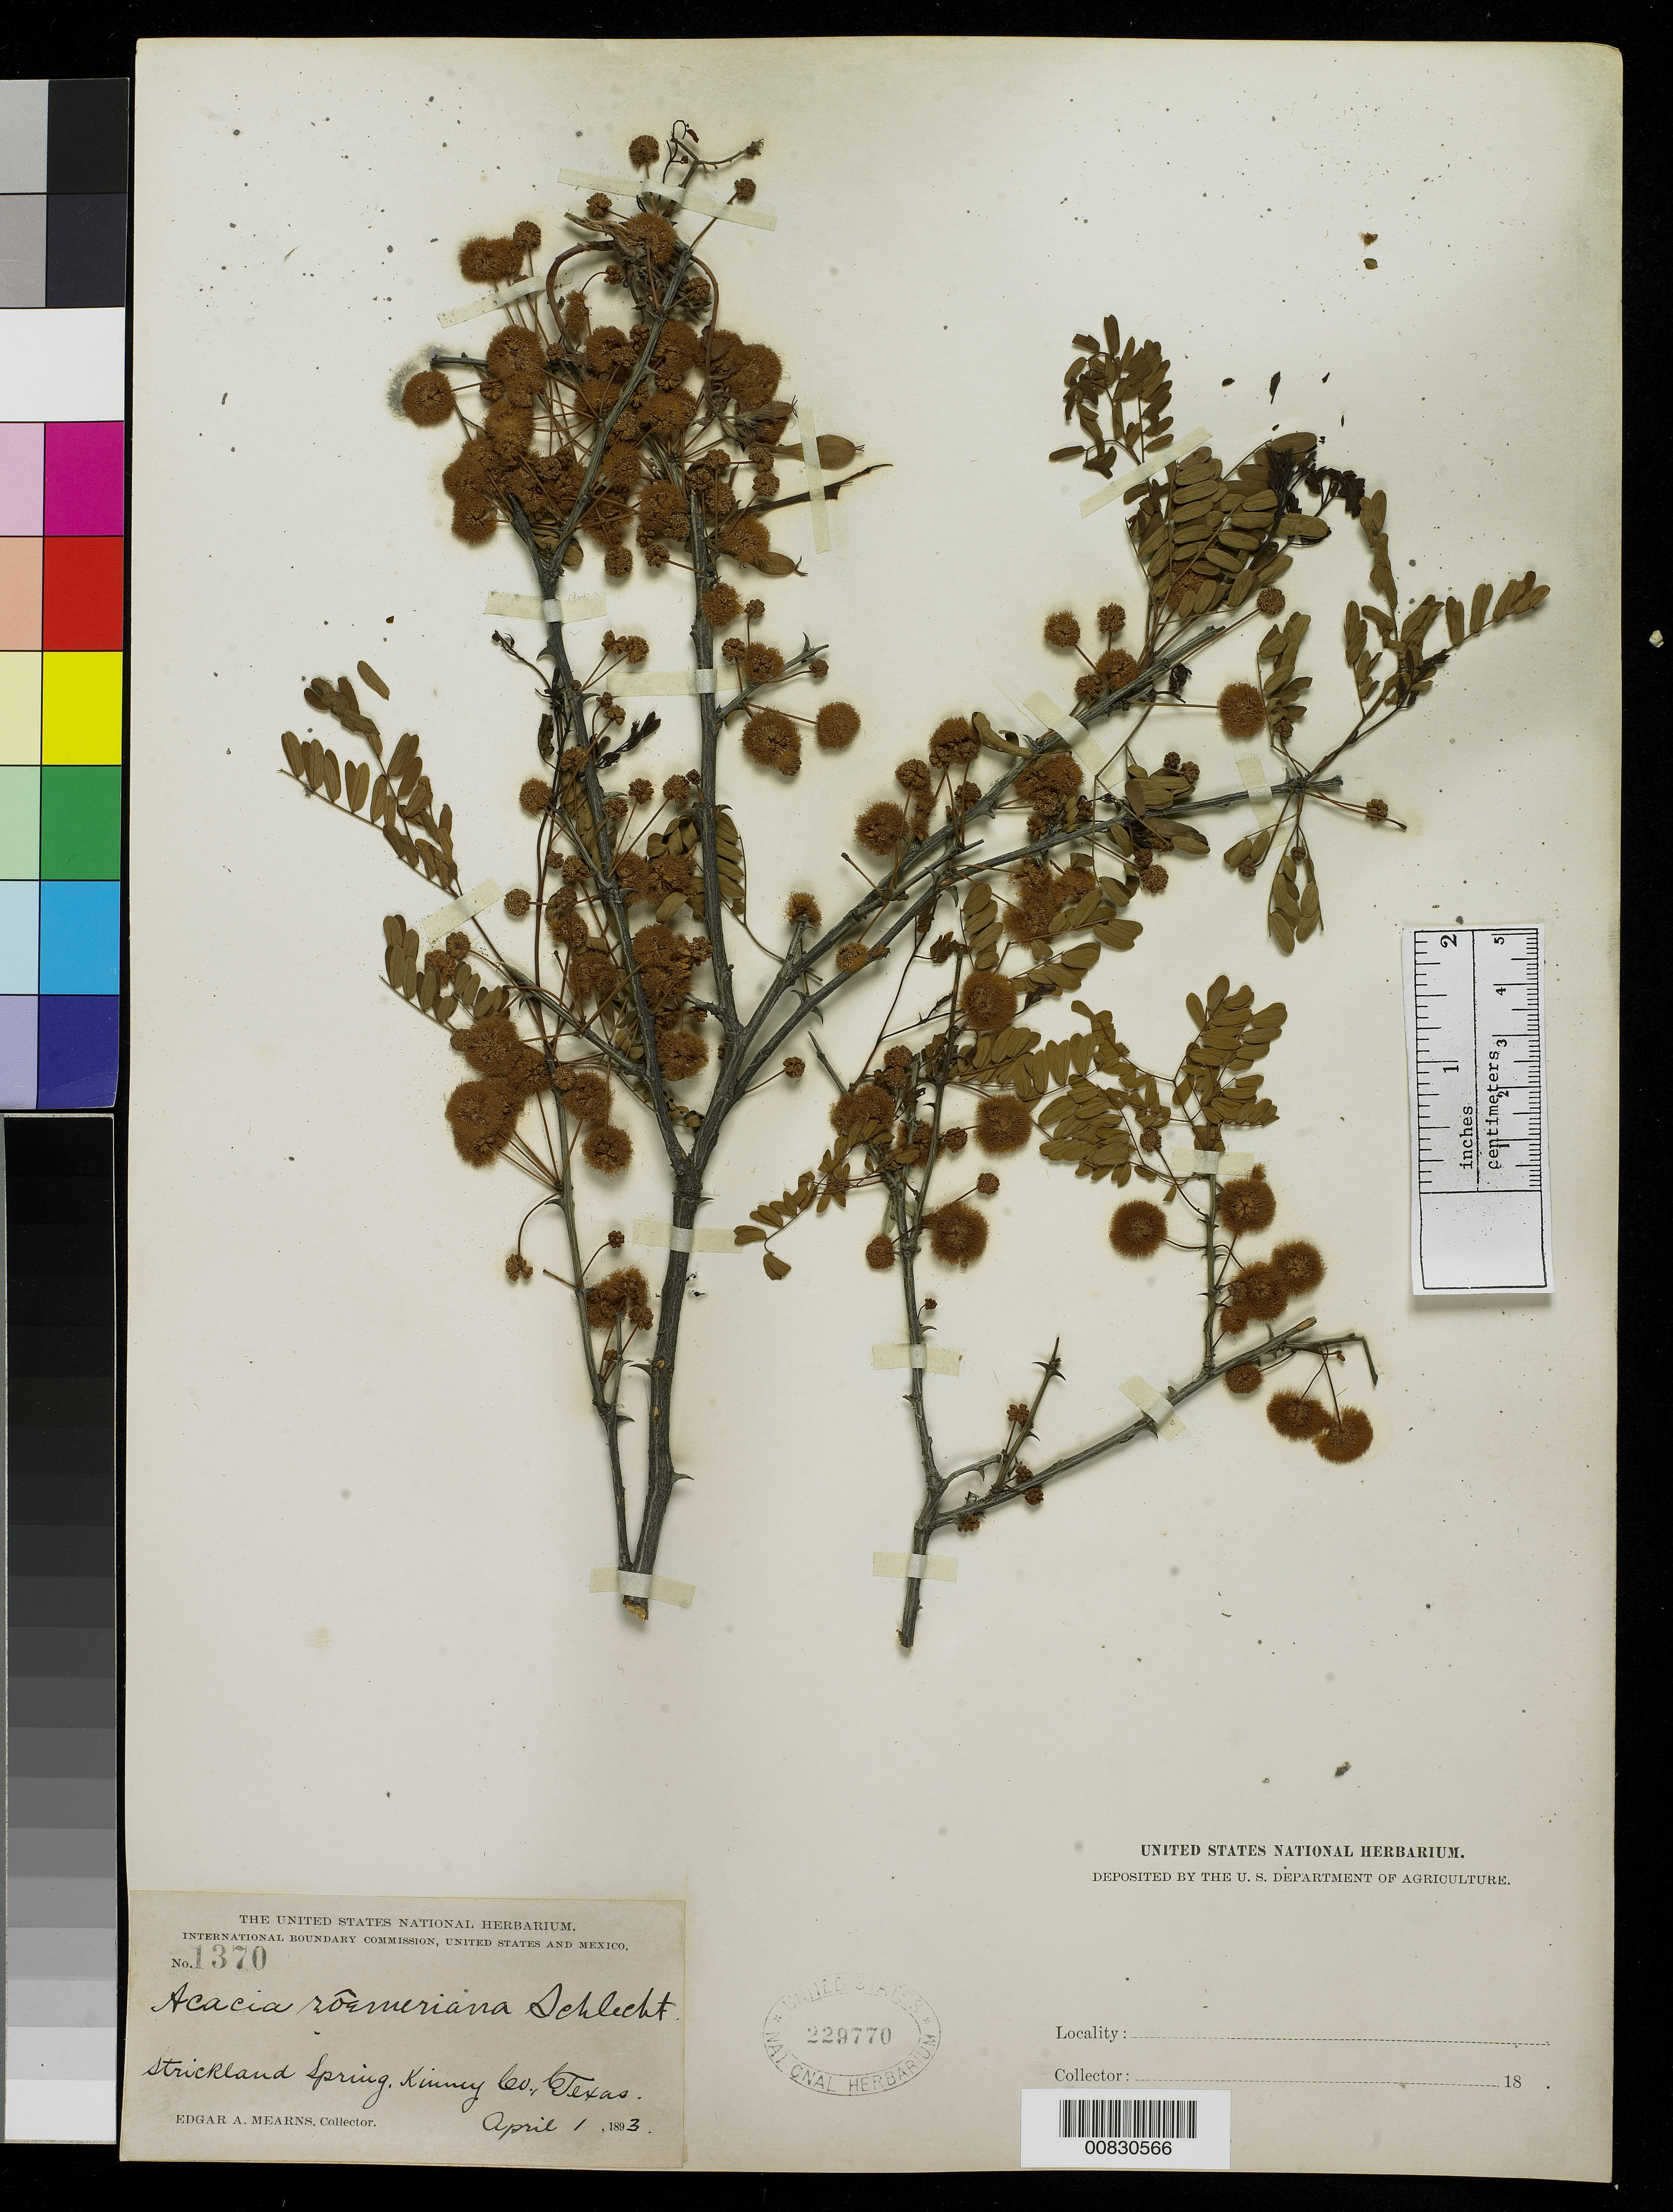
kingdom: Plantae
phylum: Tracheophyta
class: Magnoliopsida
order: Fabales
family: Fabaceae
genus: Senegalia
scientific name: Senegalia roemeriana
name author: (Scheele) Britton & Rose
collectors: E. A. Mearns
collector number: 1370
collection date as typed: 01 Apr 1893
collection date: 1893-04-01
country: United States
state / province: Texas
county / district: Kinney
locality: Strickland Spring, Kinney County, Texas.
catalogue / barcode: US 229770